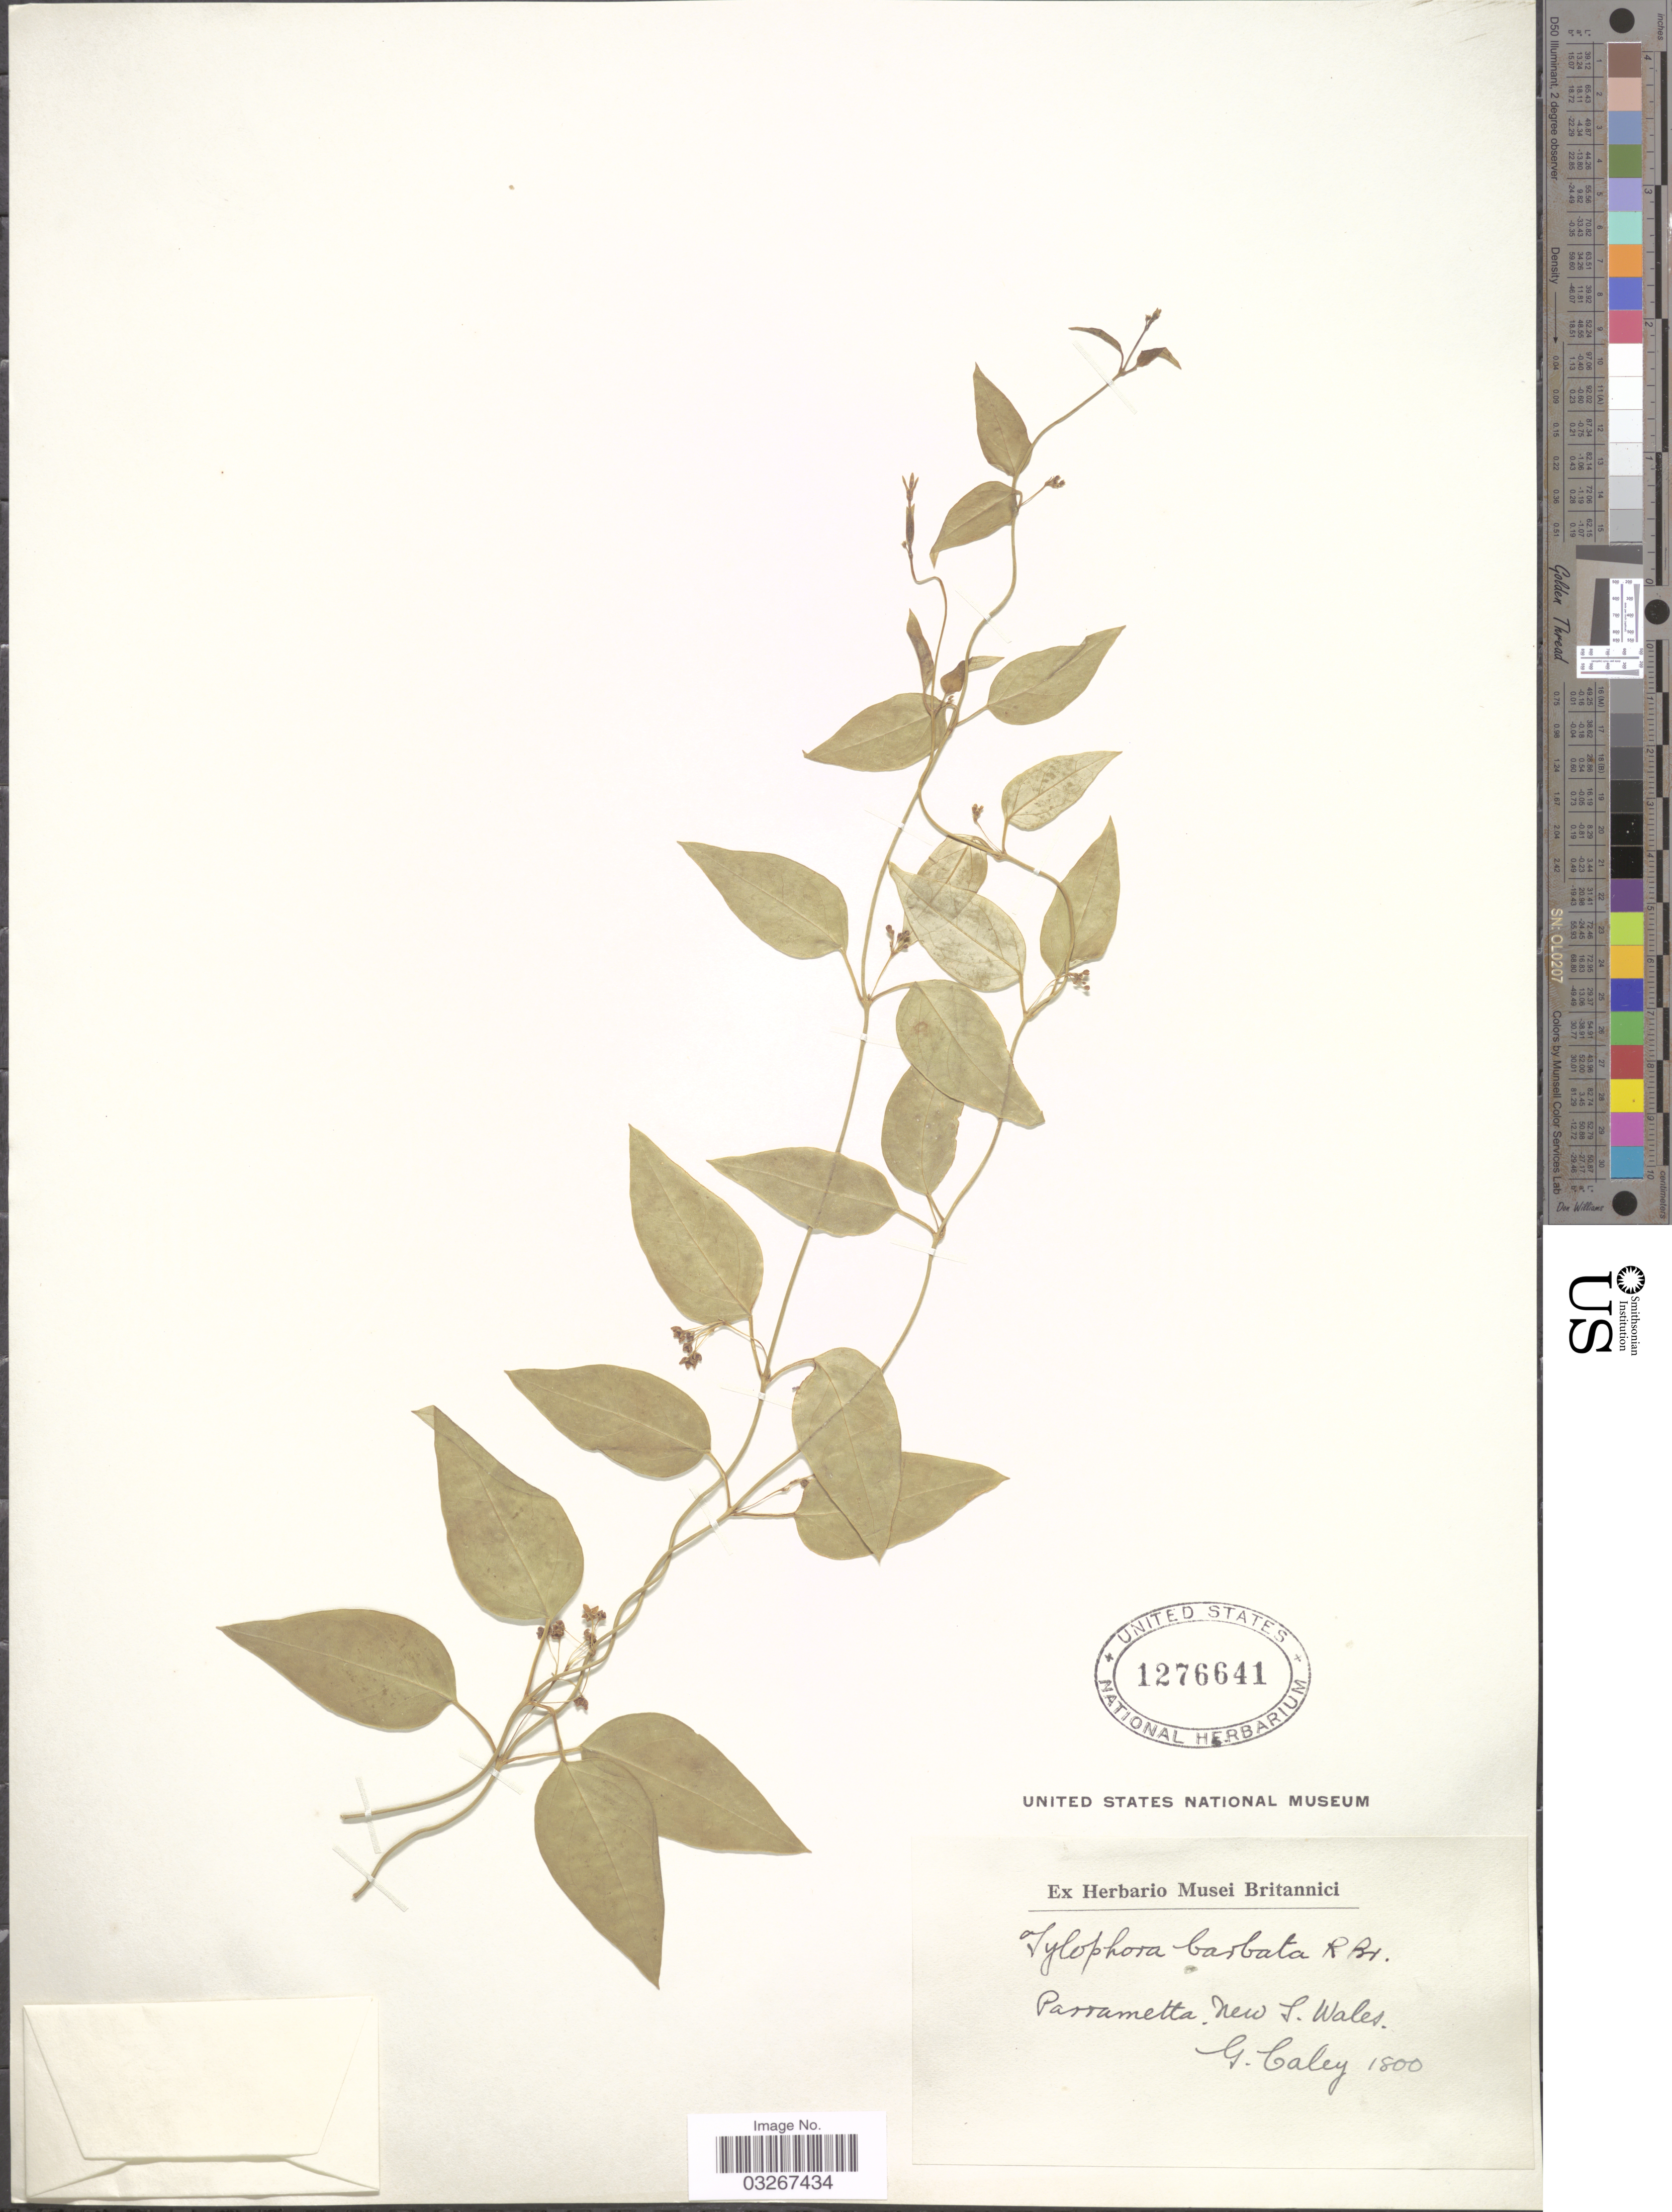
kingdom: Plantae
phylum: Tracheophyta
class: Magnoliopsida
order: Gentianales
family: Apocynaceae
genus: Tylophora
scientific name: Tylophora barbata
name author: R. Br.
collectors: G. Caley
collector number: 1800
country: Australia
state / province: New South Wales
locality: Parrametta.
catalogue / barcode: US 1276641